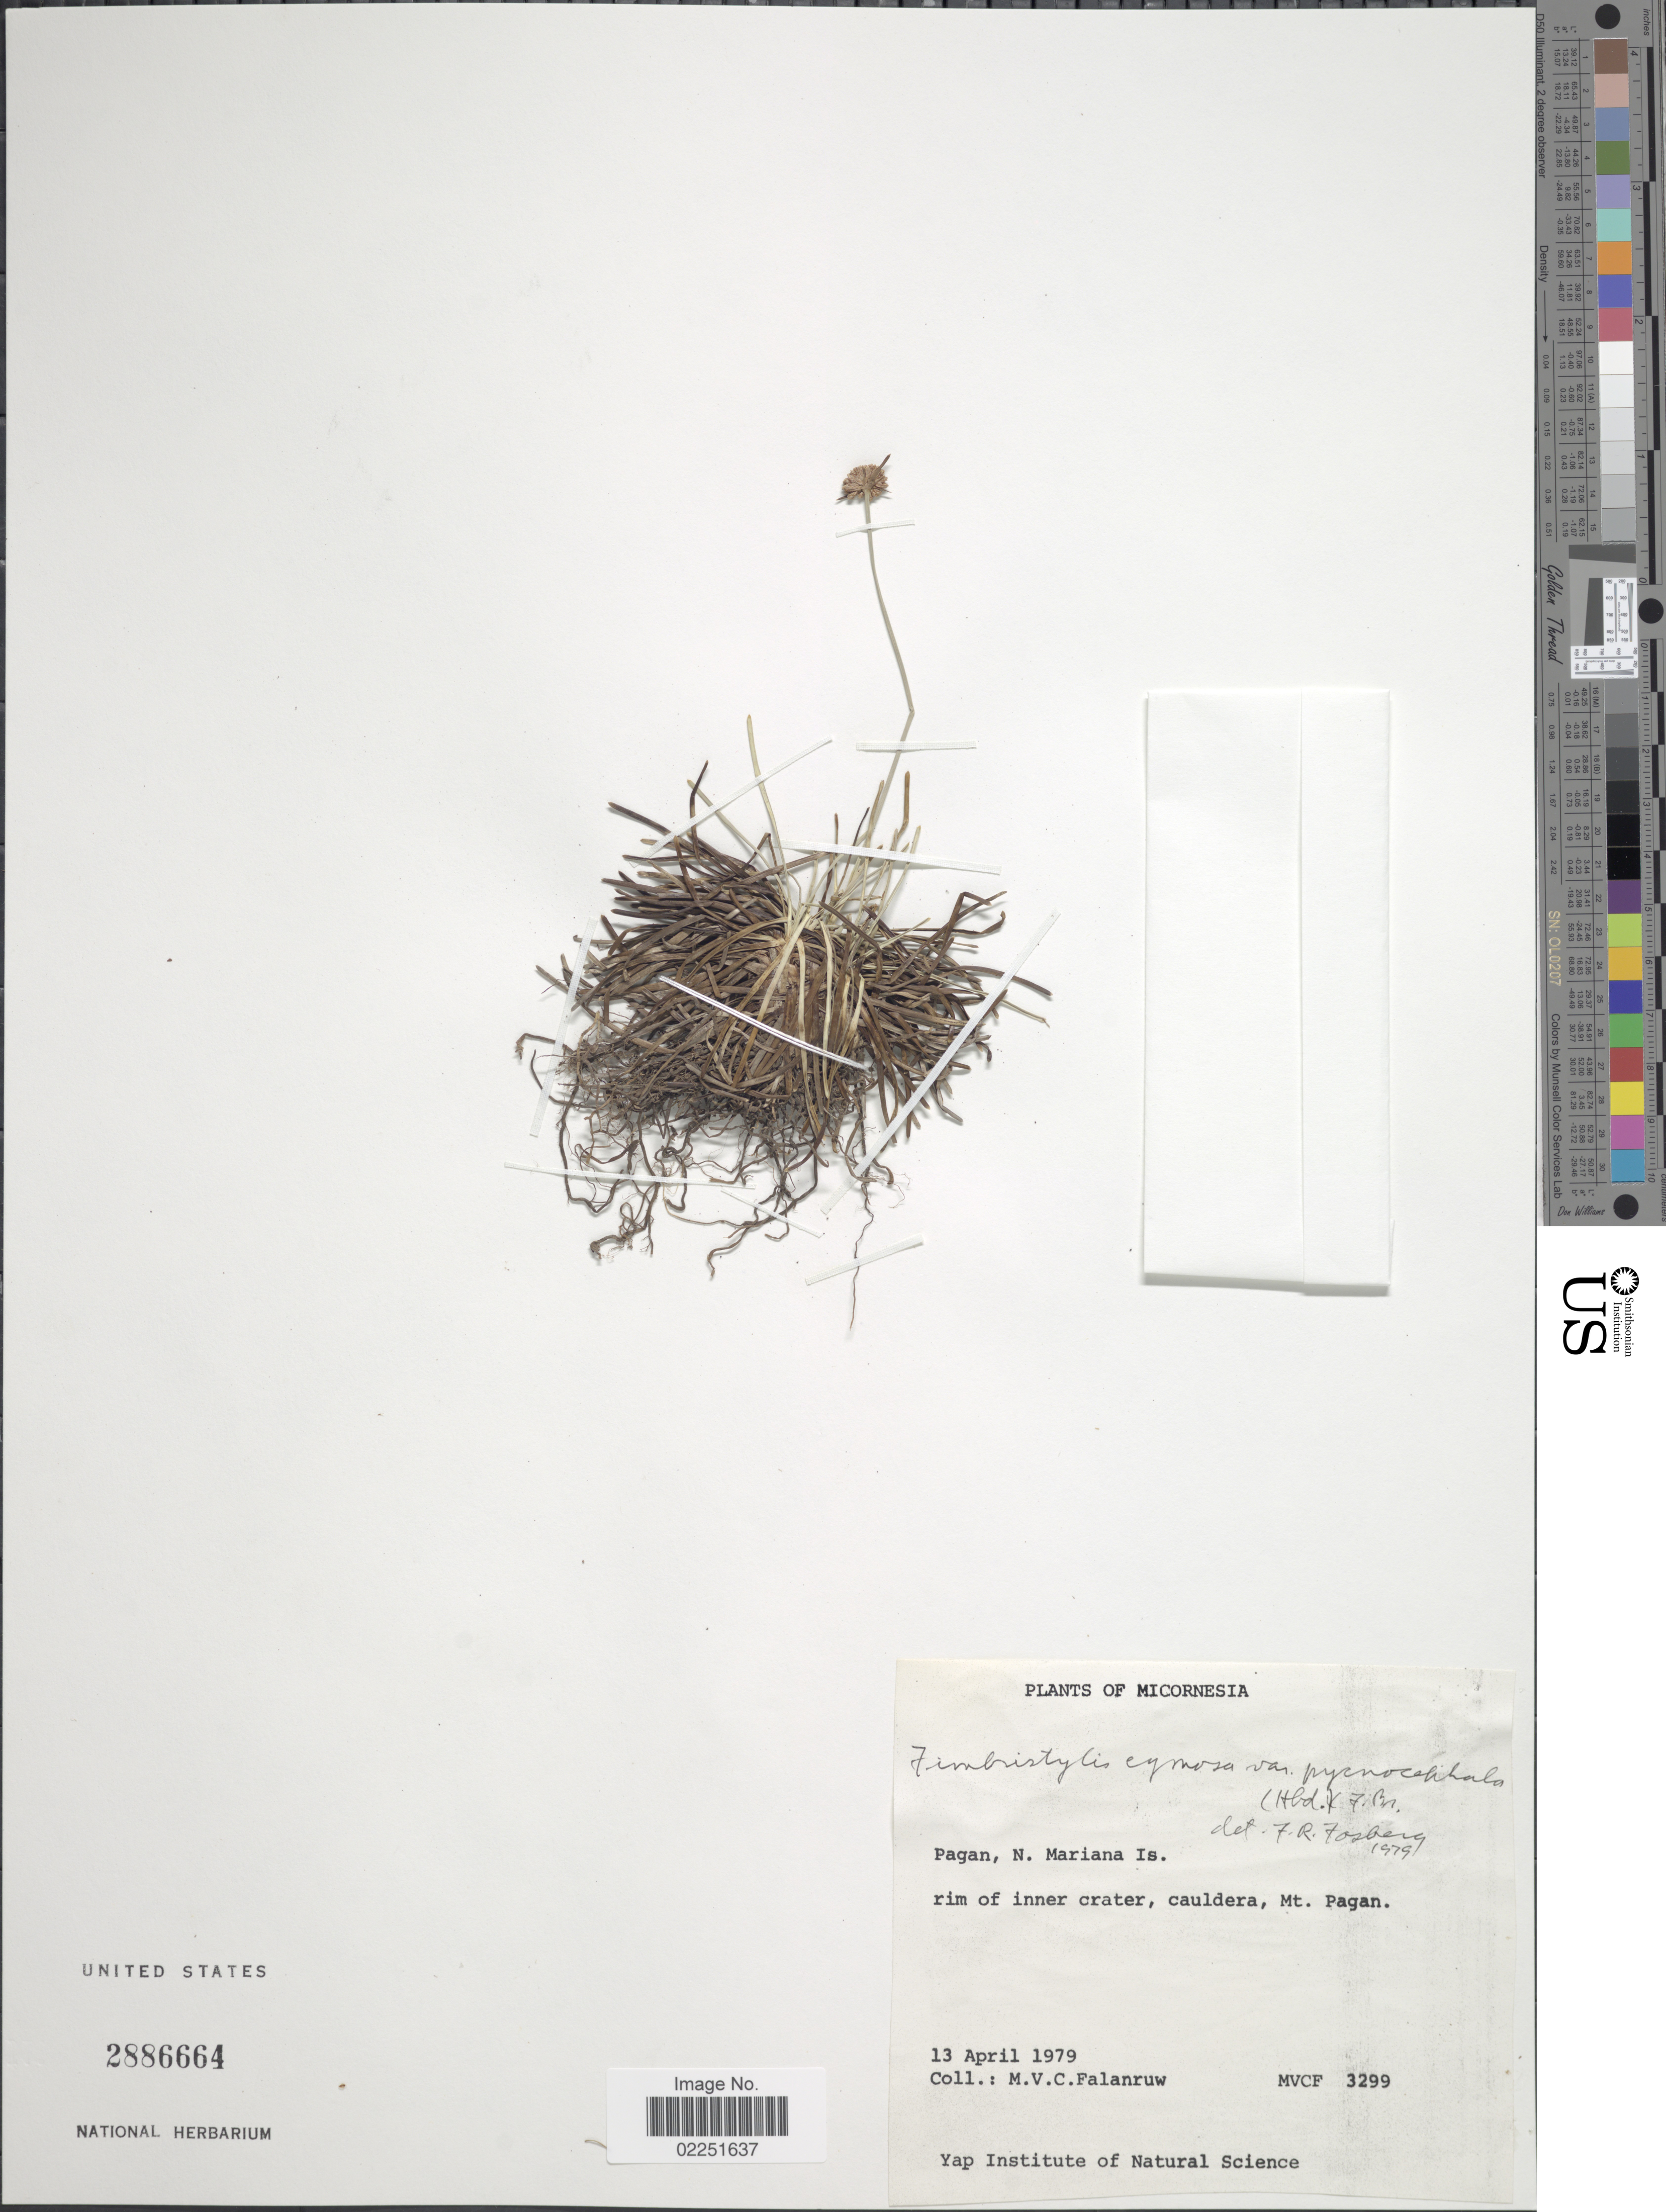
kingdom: Plantae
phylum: Tracheophyta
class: Liliopsida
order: Poales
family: Cyperaceae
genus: Fimbristylis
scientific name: Fimbristylis cymosa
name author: R. Br.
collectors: M. V. Falanruw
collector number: MVCF3299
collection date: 1979-04-13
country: Northern Mariana Islands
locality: Micronesia, Pagan, N. of Mariana Is. Mt. Pagan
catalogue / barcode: US 2886664